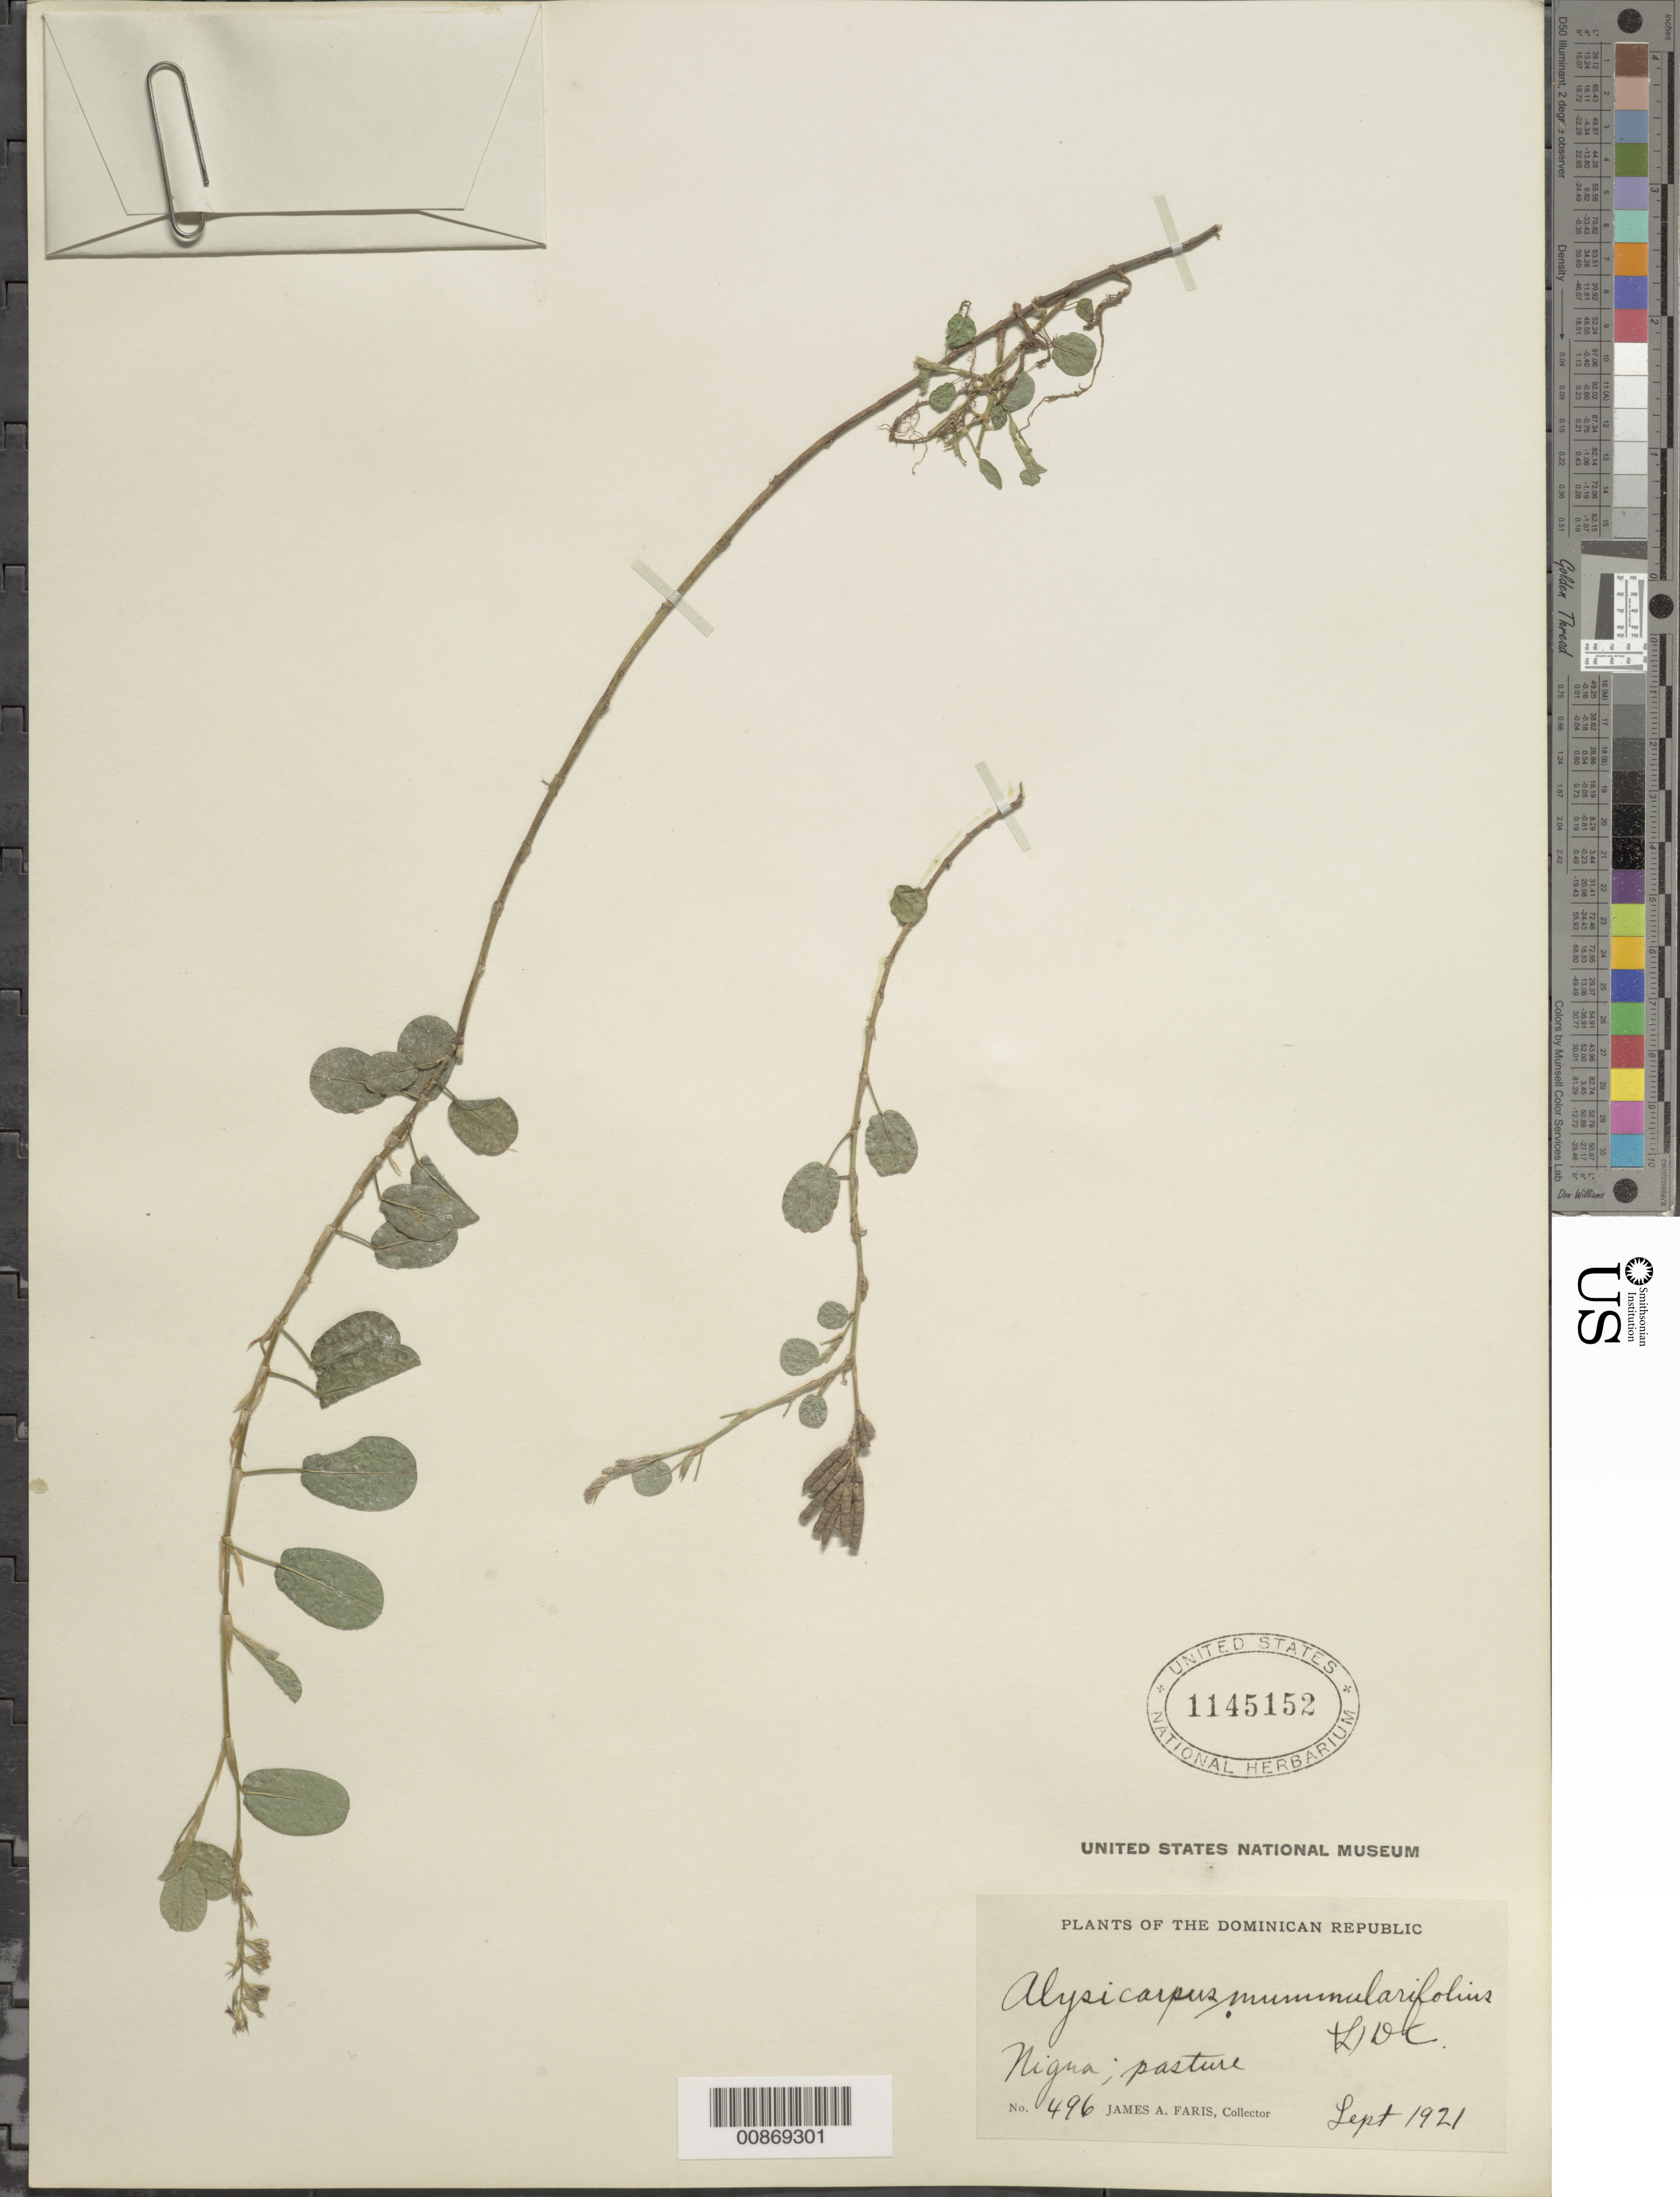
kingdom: Plantae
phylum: Tracheophyta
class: Magnoliopsida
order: Fabales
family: Fabaceae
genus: Alysicarpus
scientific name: Alysicarpus vaginalis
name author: (L.) DC.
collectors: J. Faris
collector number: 496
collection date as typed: Sep 1921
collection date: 1921-09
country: Dominican Republic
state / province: San Cristóbal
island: Hispaniola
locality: Nigua.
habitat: Pasture.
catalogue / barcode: US 1145152